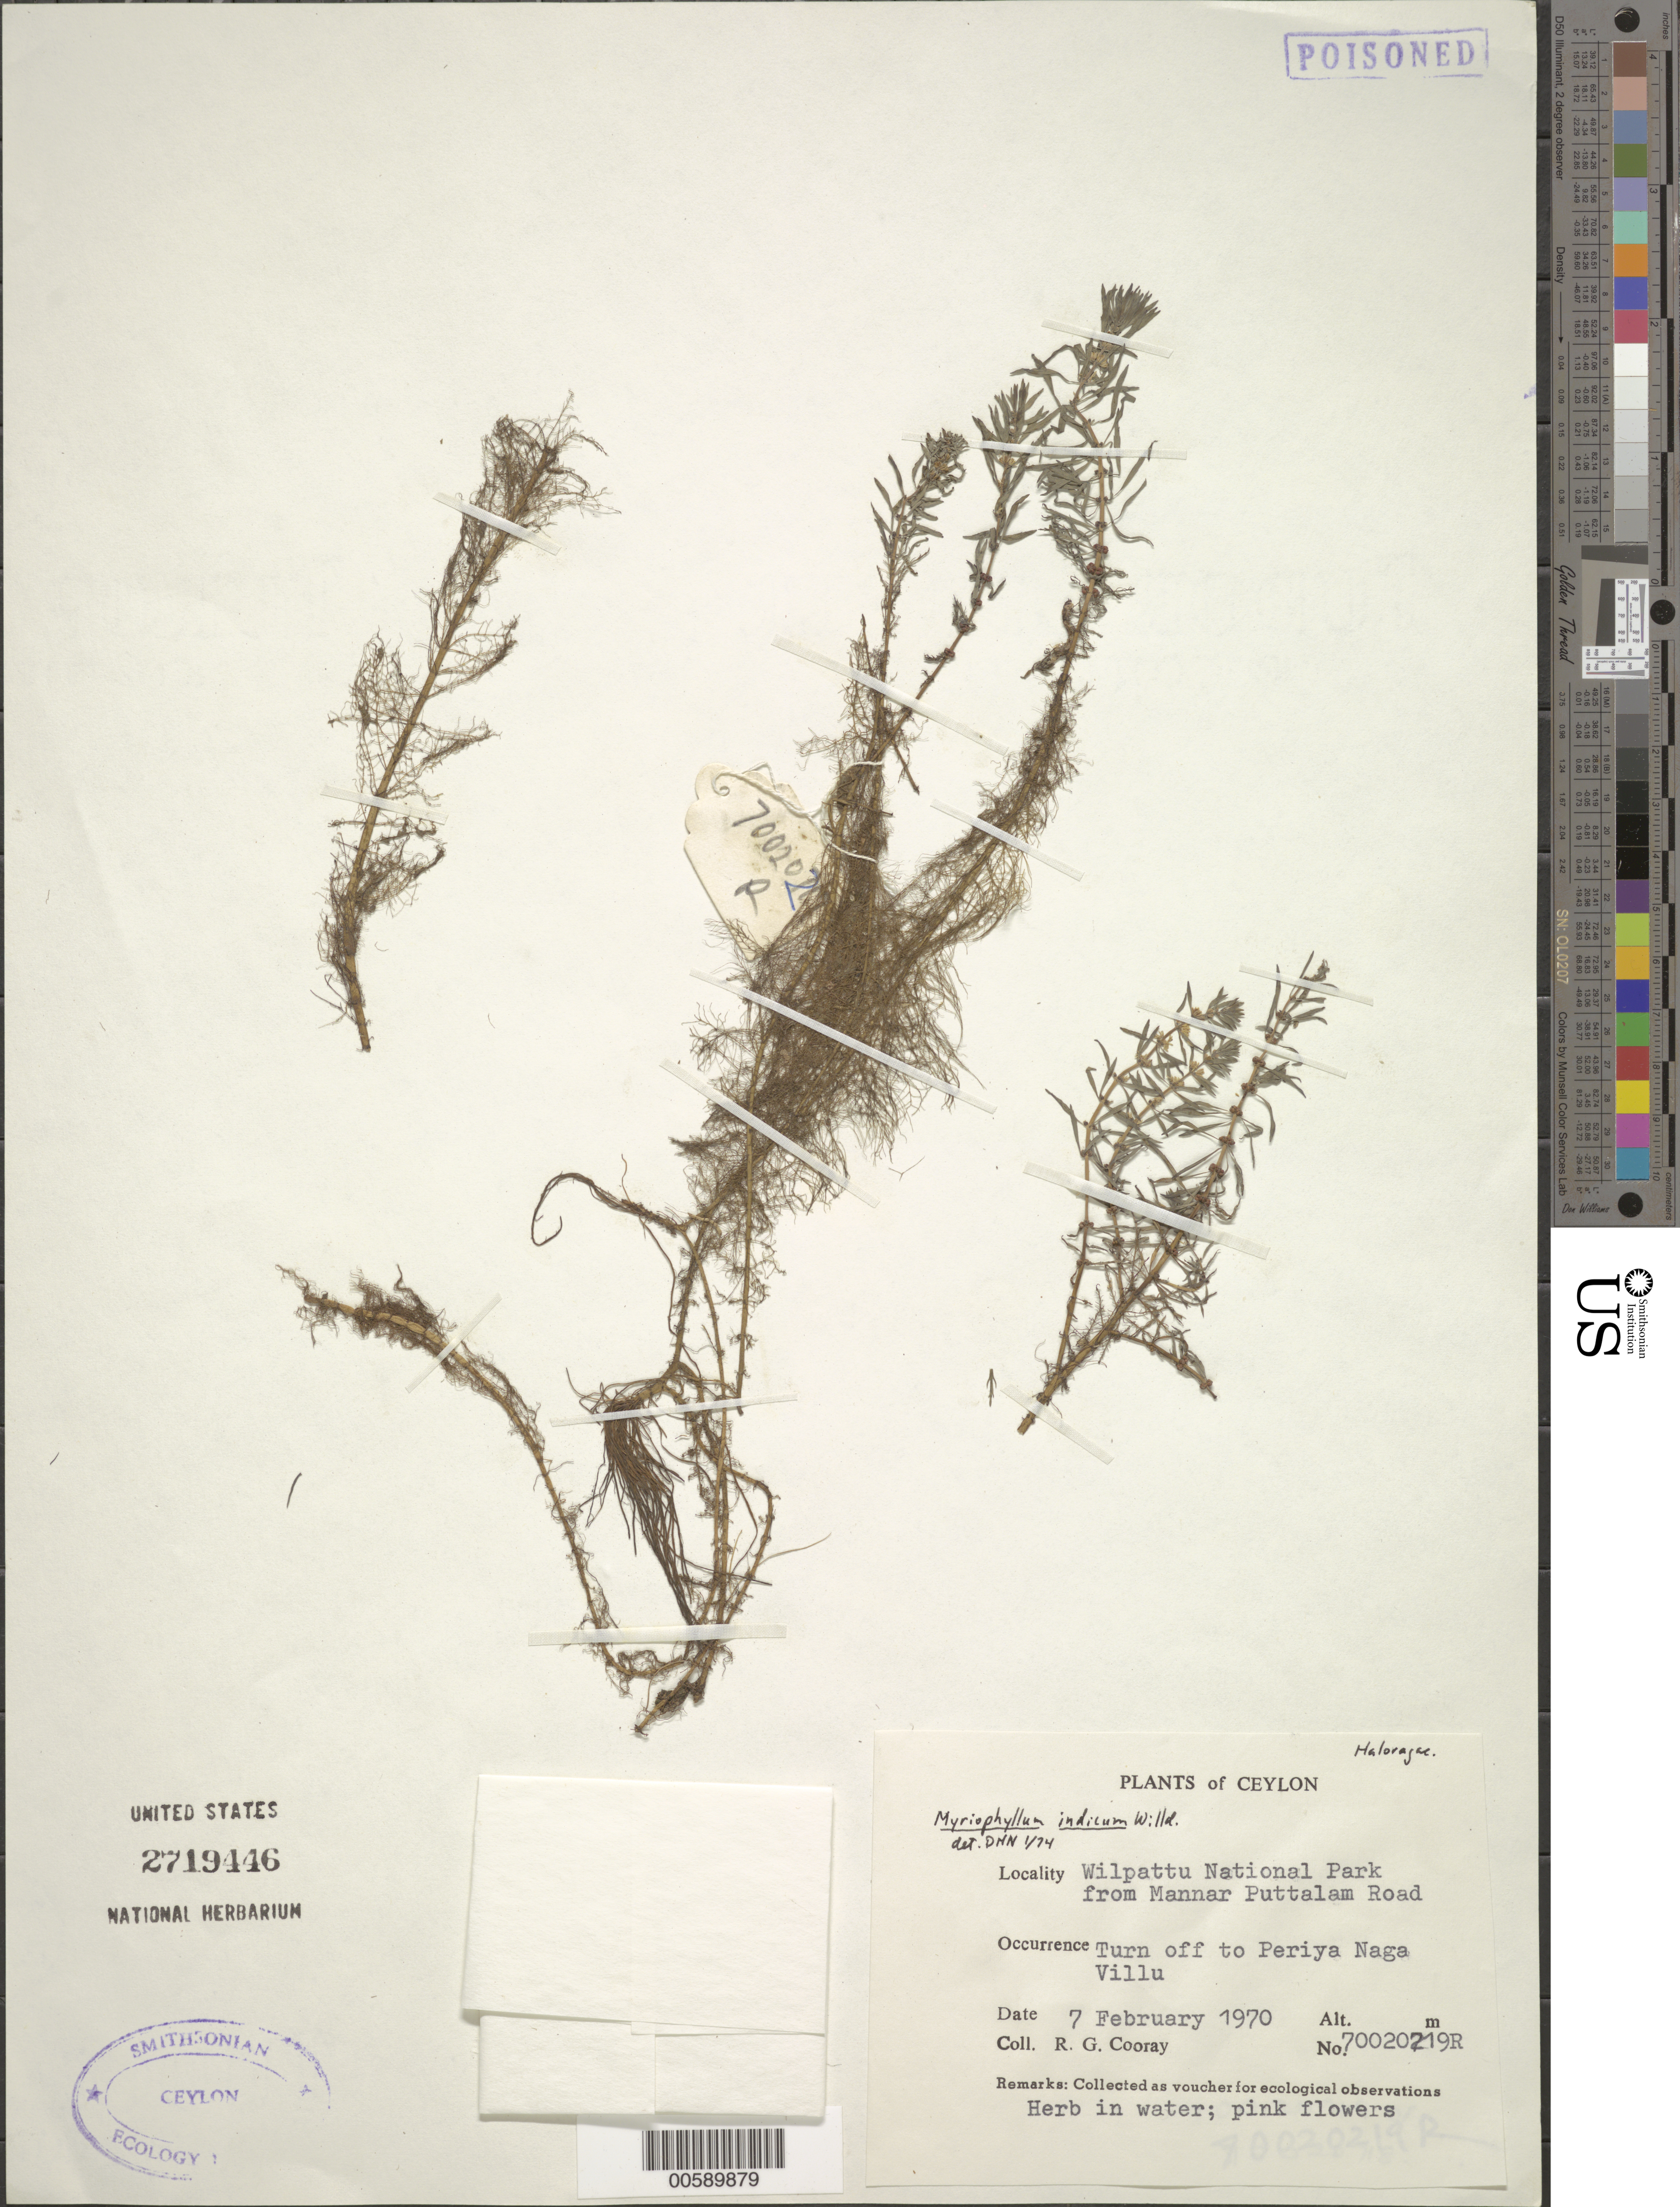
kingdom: Plantae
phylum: Tracheophyta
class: Magnoliopsida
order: Saxifragales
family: Haloragaceae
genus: Myriophyllum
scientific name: Myriophyllum indicum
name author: Willd.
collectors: R. Cooray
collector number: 70020719R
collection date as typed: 07 Feb 1970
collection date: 1970-02-07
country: Sri Lanka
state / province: Northern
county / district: Mannar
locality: Wilpattu National Park from Mannar Puttalam Road, Periya Naga Villu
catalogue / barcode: US 2719446